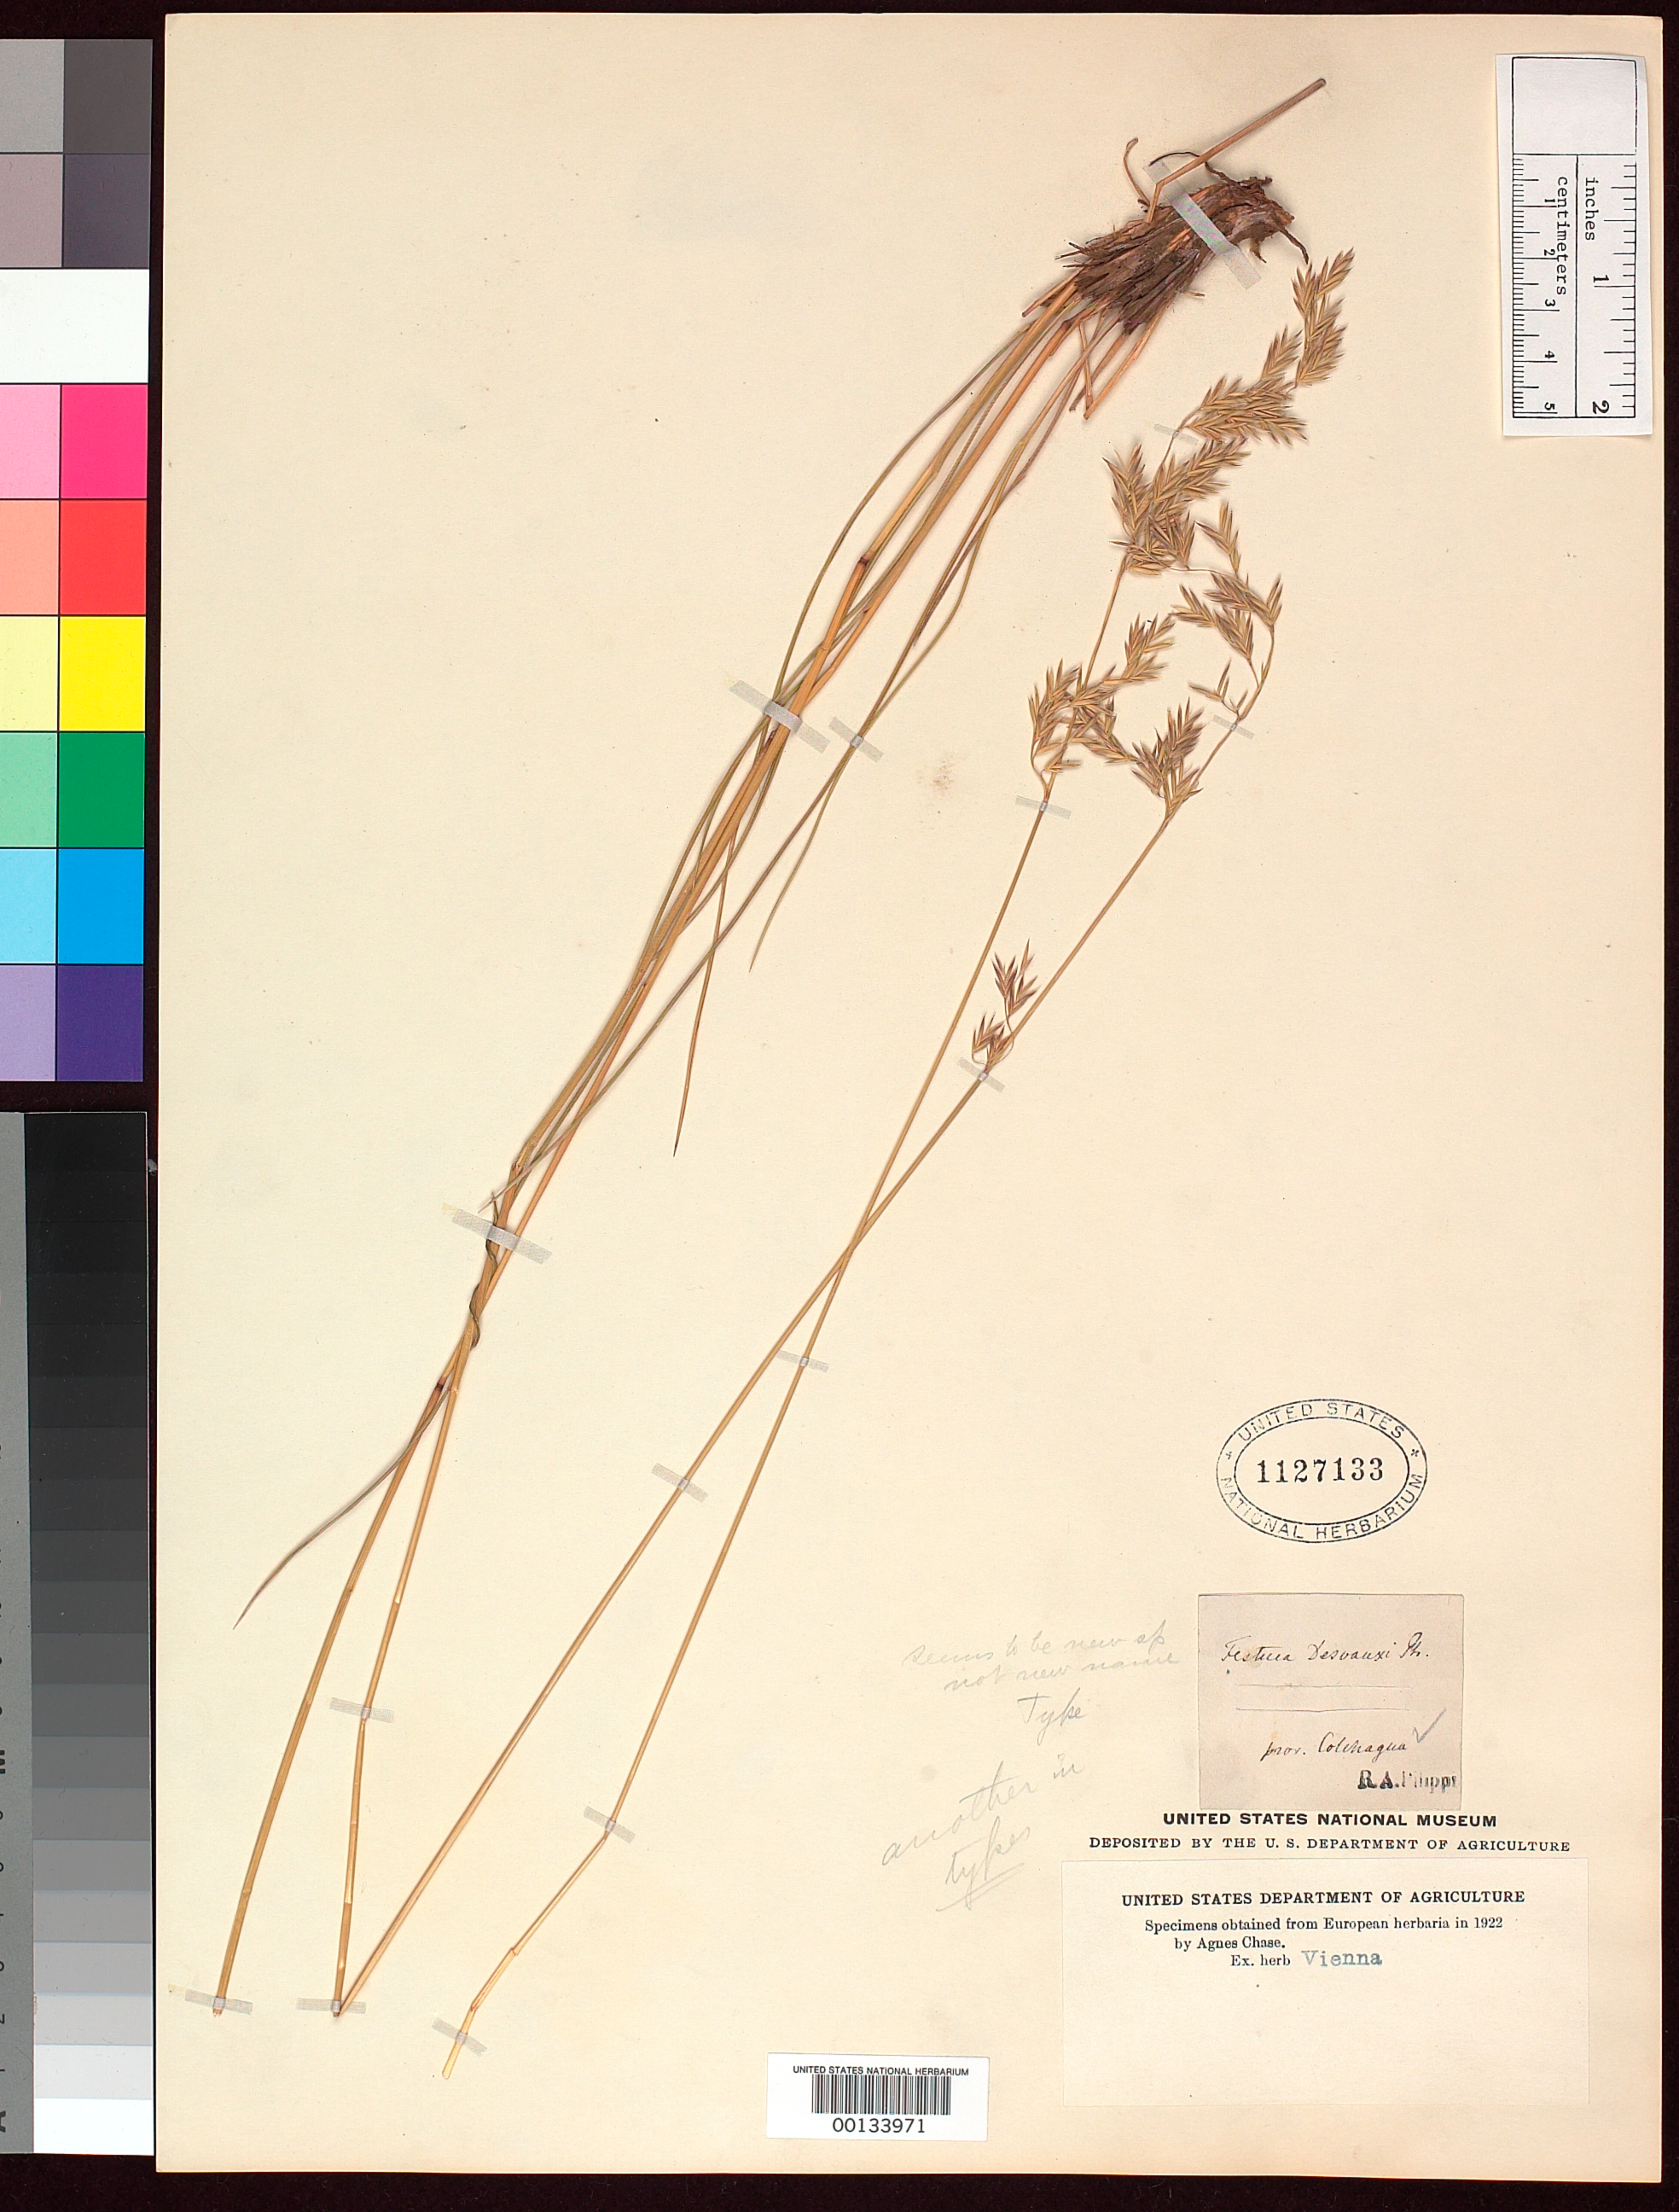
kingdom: Plantae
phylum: Tracheophyta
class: Liliopsida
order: Poales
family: Poaceae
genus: Festuca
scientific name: Festuca desvauxii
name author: Phil.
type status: Isotype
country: Chile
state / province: O'Higgins (VI)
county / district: Colchagua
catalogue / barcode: US 1127133